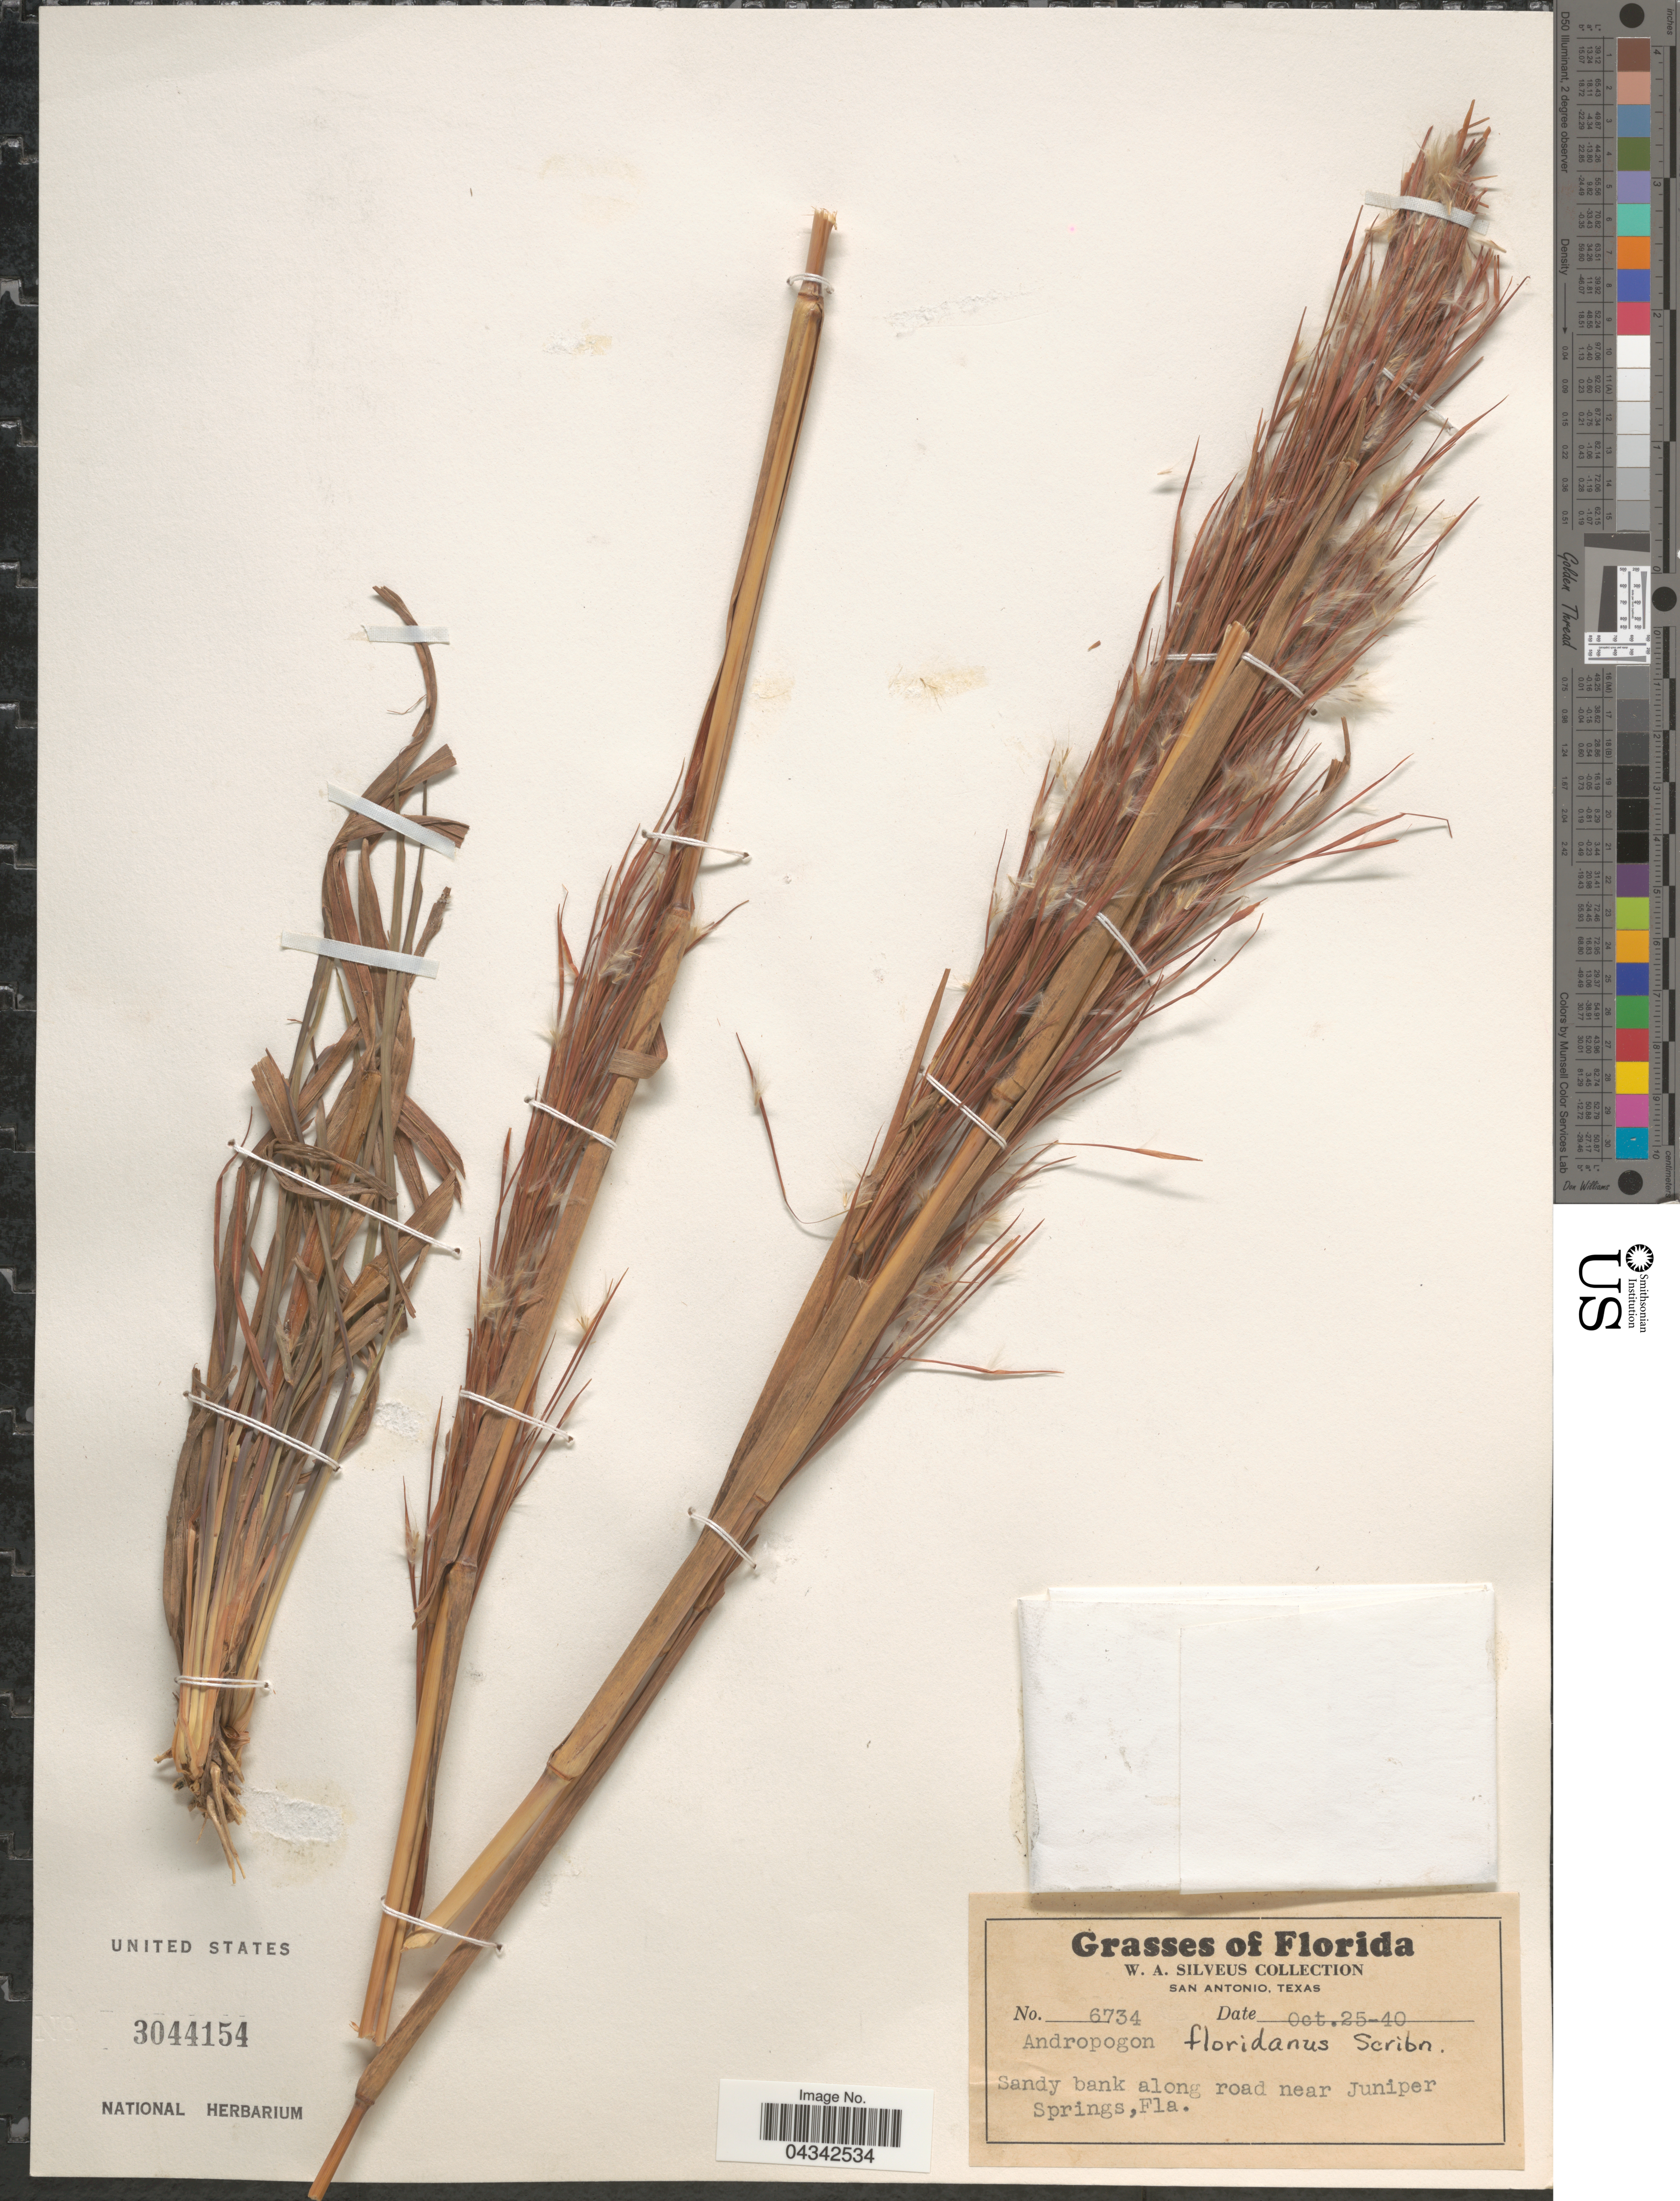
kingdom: Plantae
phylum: Tracheophyta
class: Liliopsida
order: Poales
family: Poaceae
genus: Andropogon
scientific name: Andropogon floridanus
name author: Scribn.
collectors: W. Silveus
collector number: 6734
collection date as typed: Transcribed d/m/y: 25/10/40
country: United States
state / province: Florida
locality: Sandy bank along road near Juniper Springs.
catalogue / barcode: US 3044154